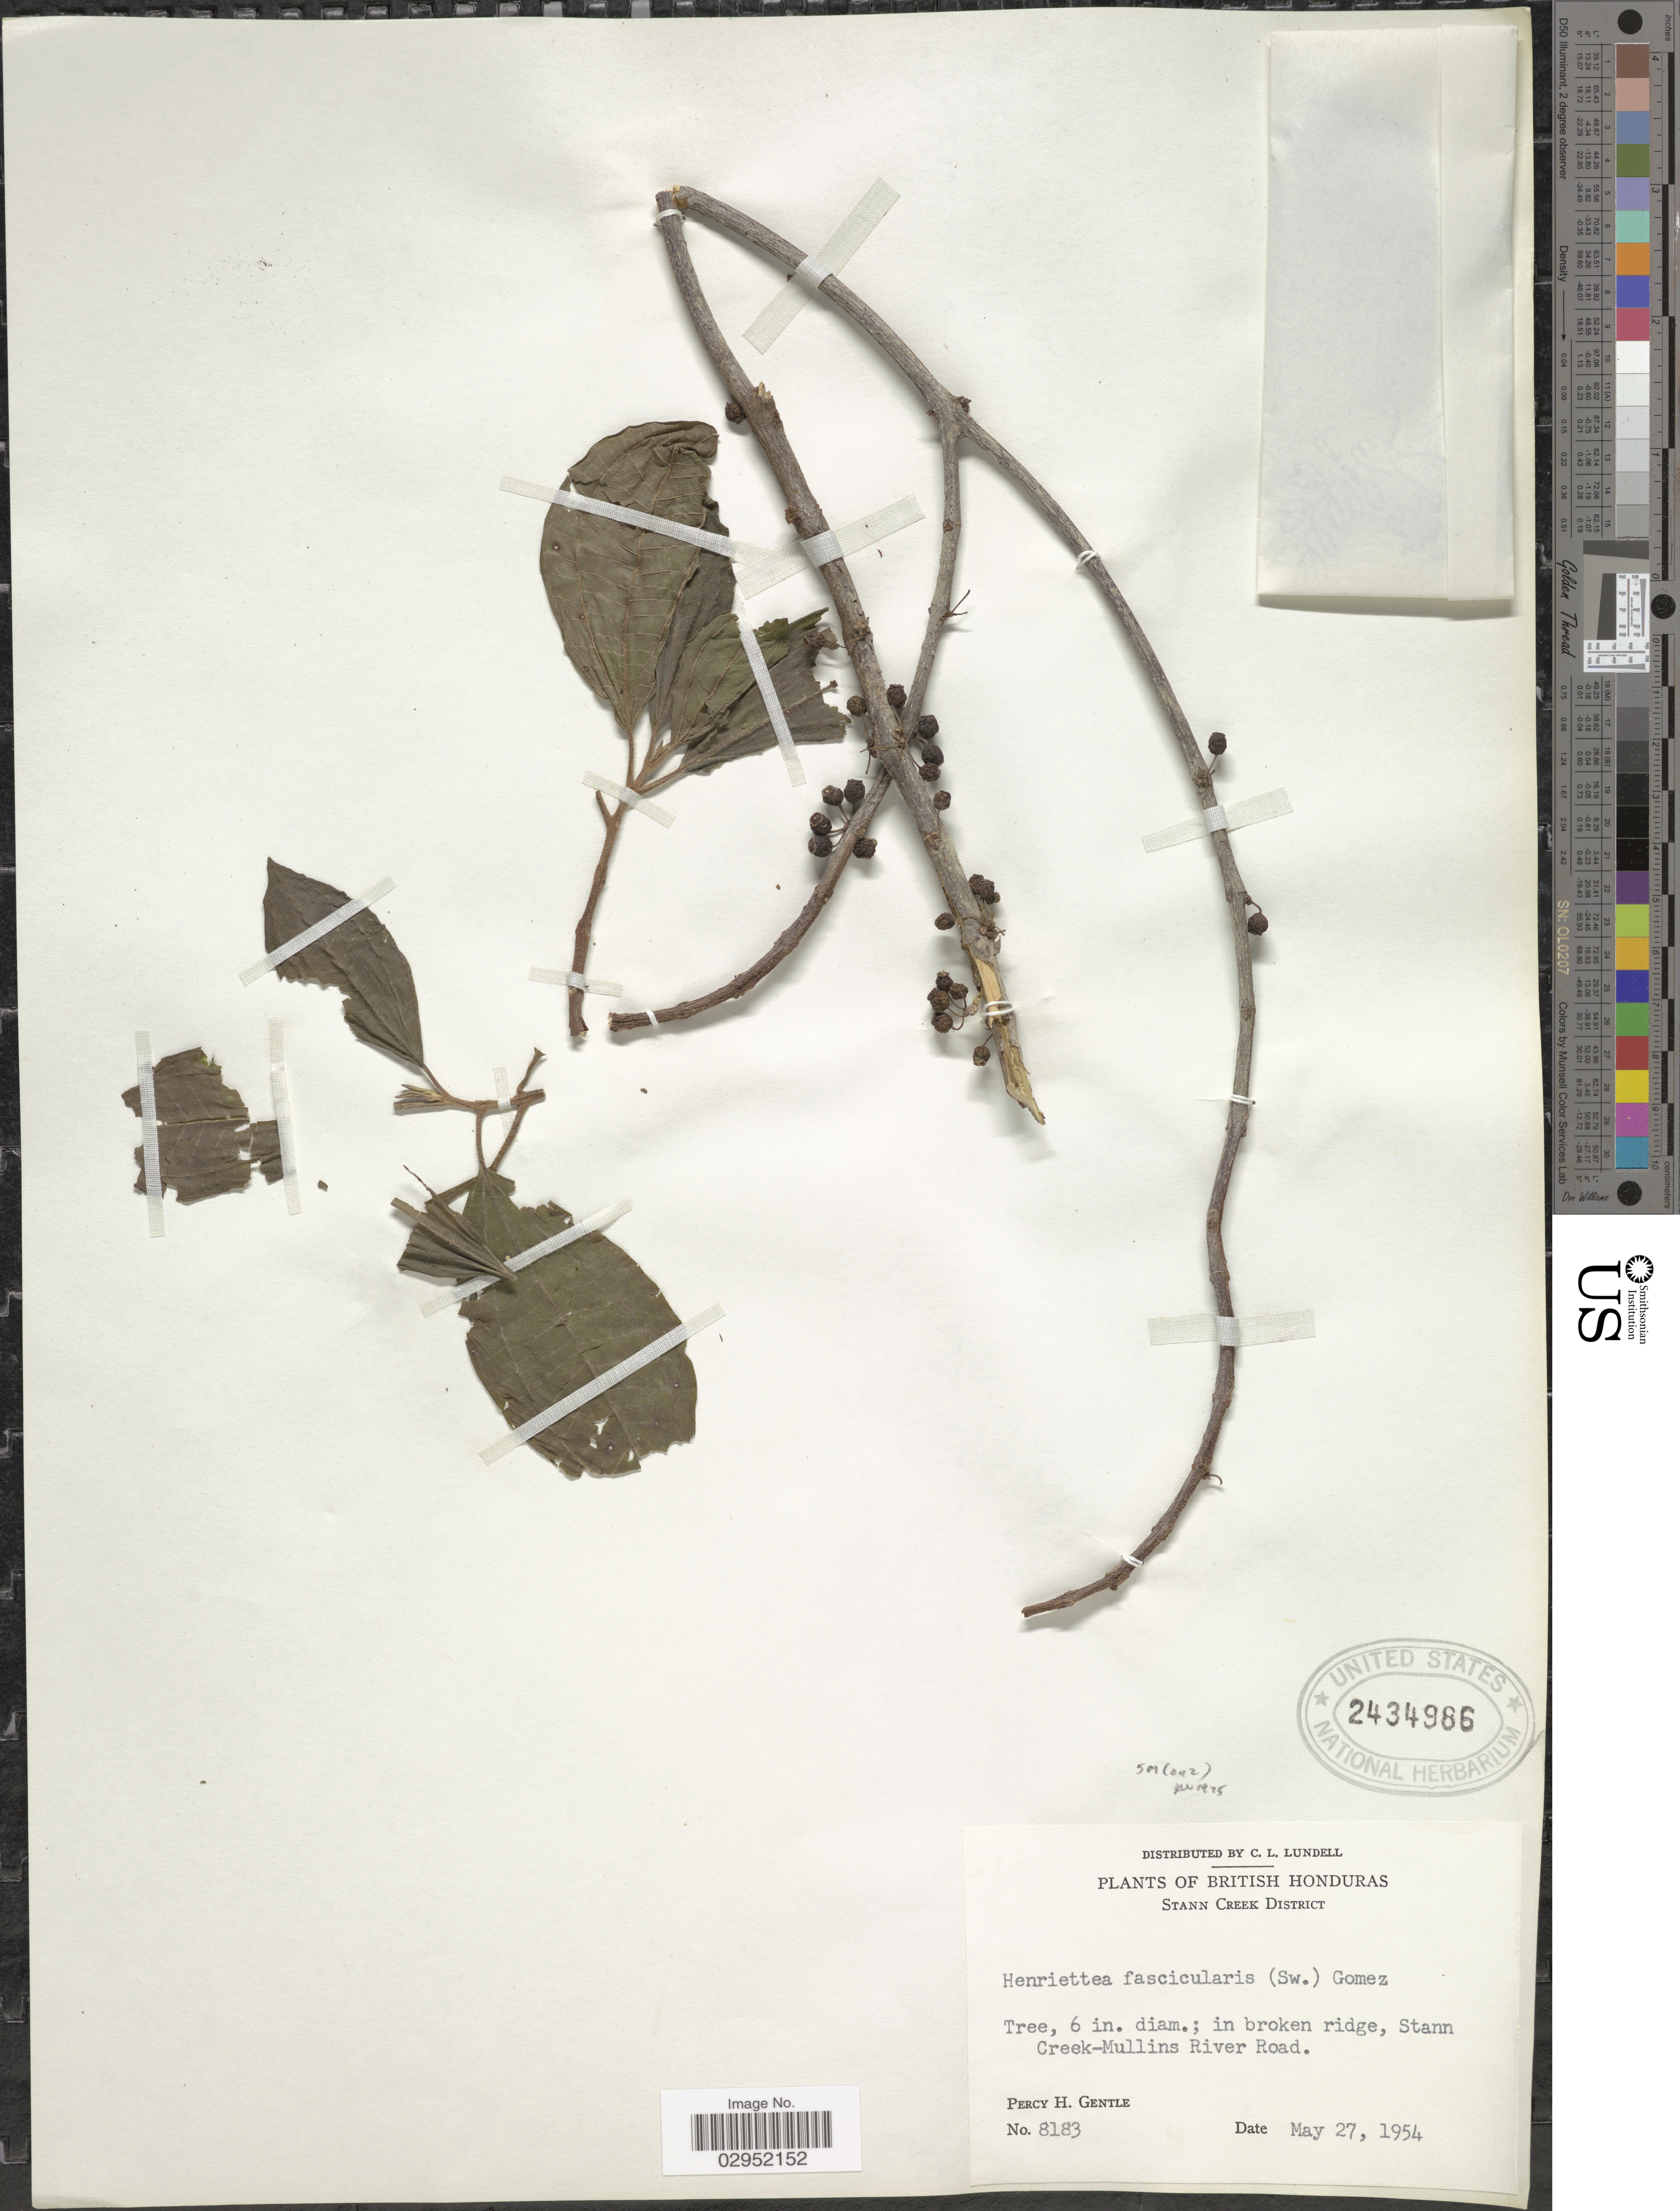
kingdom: Plantae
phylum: Tracheophyta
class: Magnoliopsida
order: Myrtales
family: Melastomataceae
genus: Henriettea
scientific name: Henriettea fascicularis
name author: (Sw.) M. Gómez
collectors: P. H. Gentle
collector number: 8183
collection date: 1954-05-27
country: Belize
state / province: Stann Creek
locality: British Honduras. Stann Creek District. Stann Creek-Mullins River Road.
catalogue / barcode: US 2434986